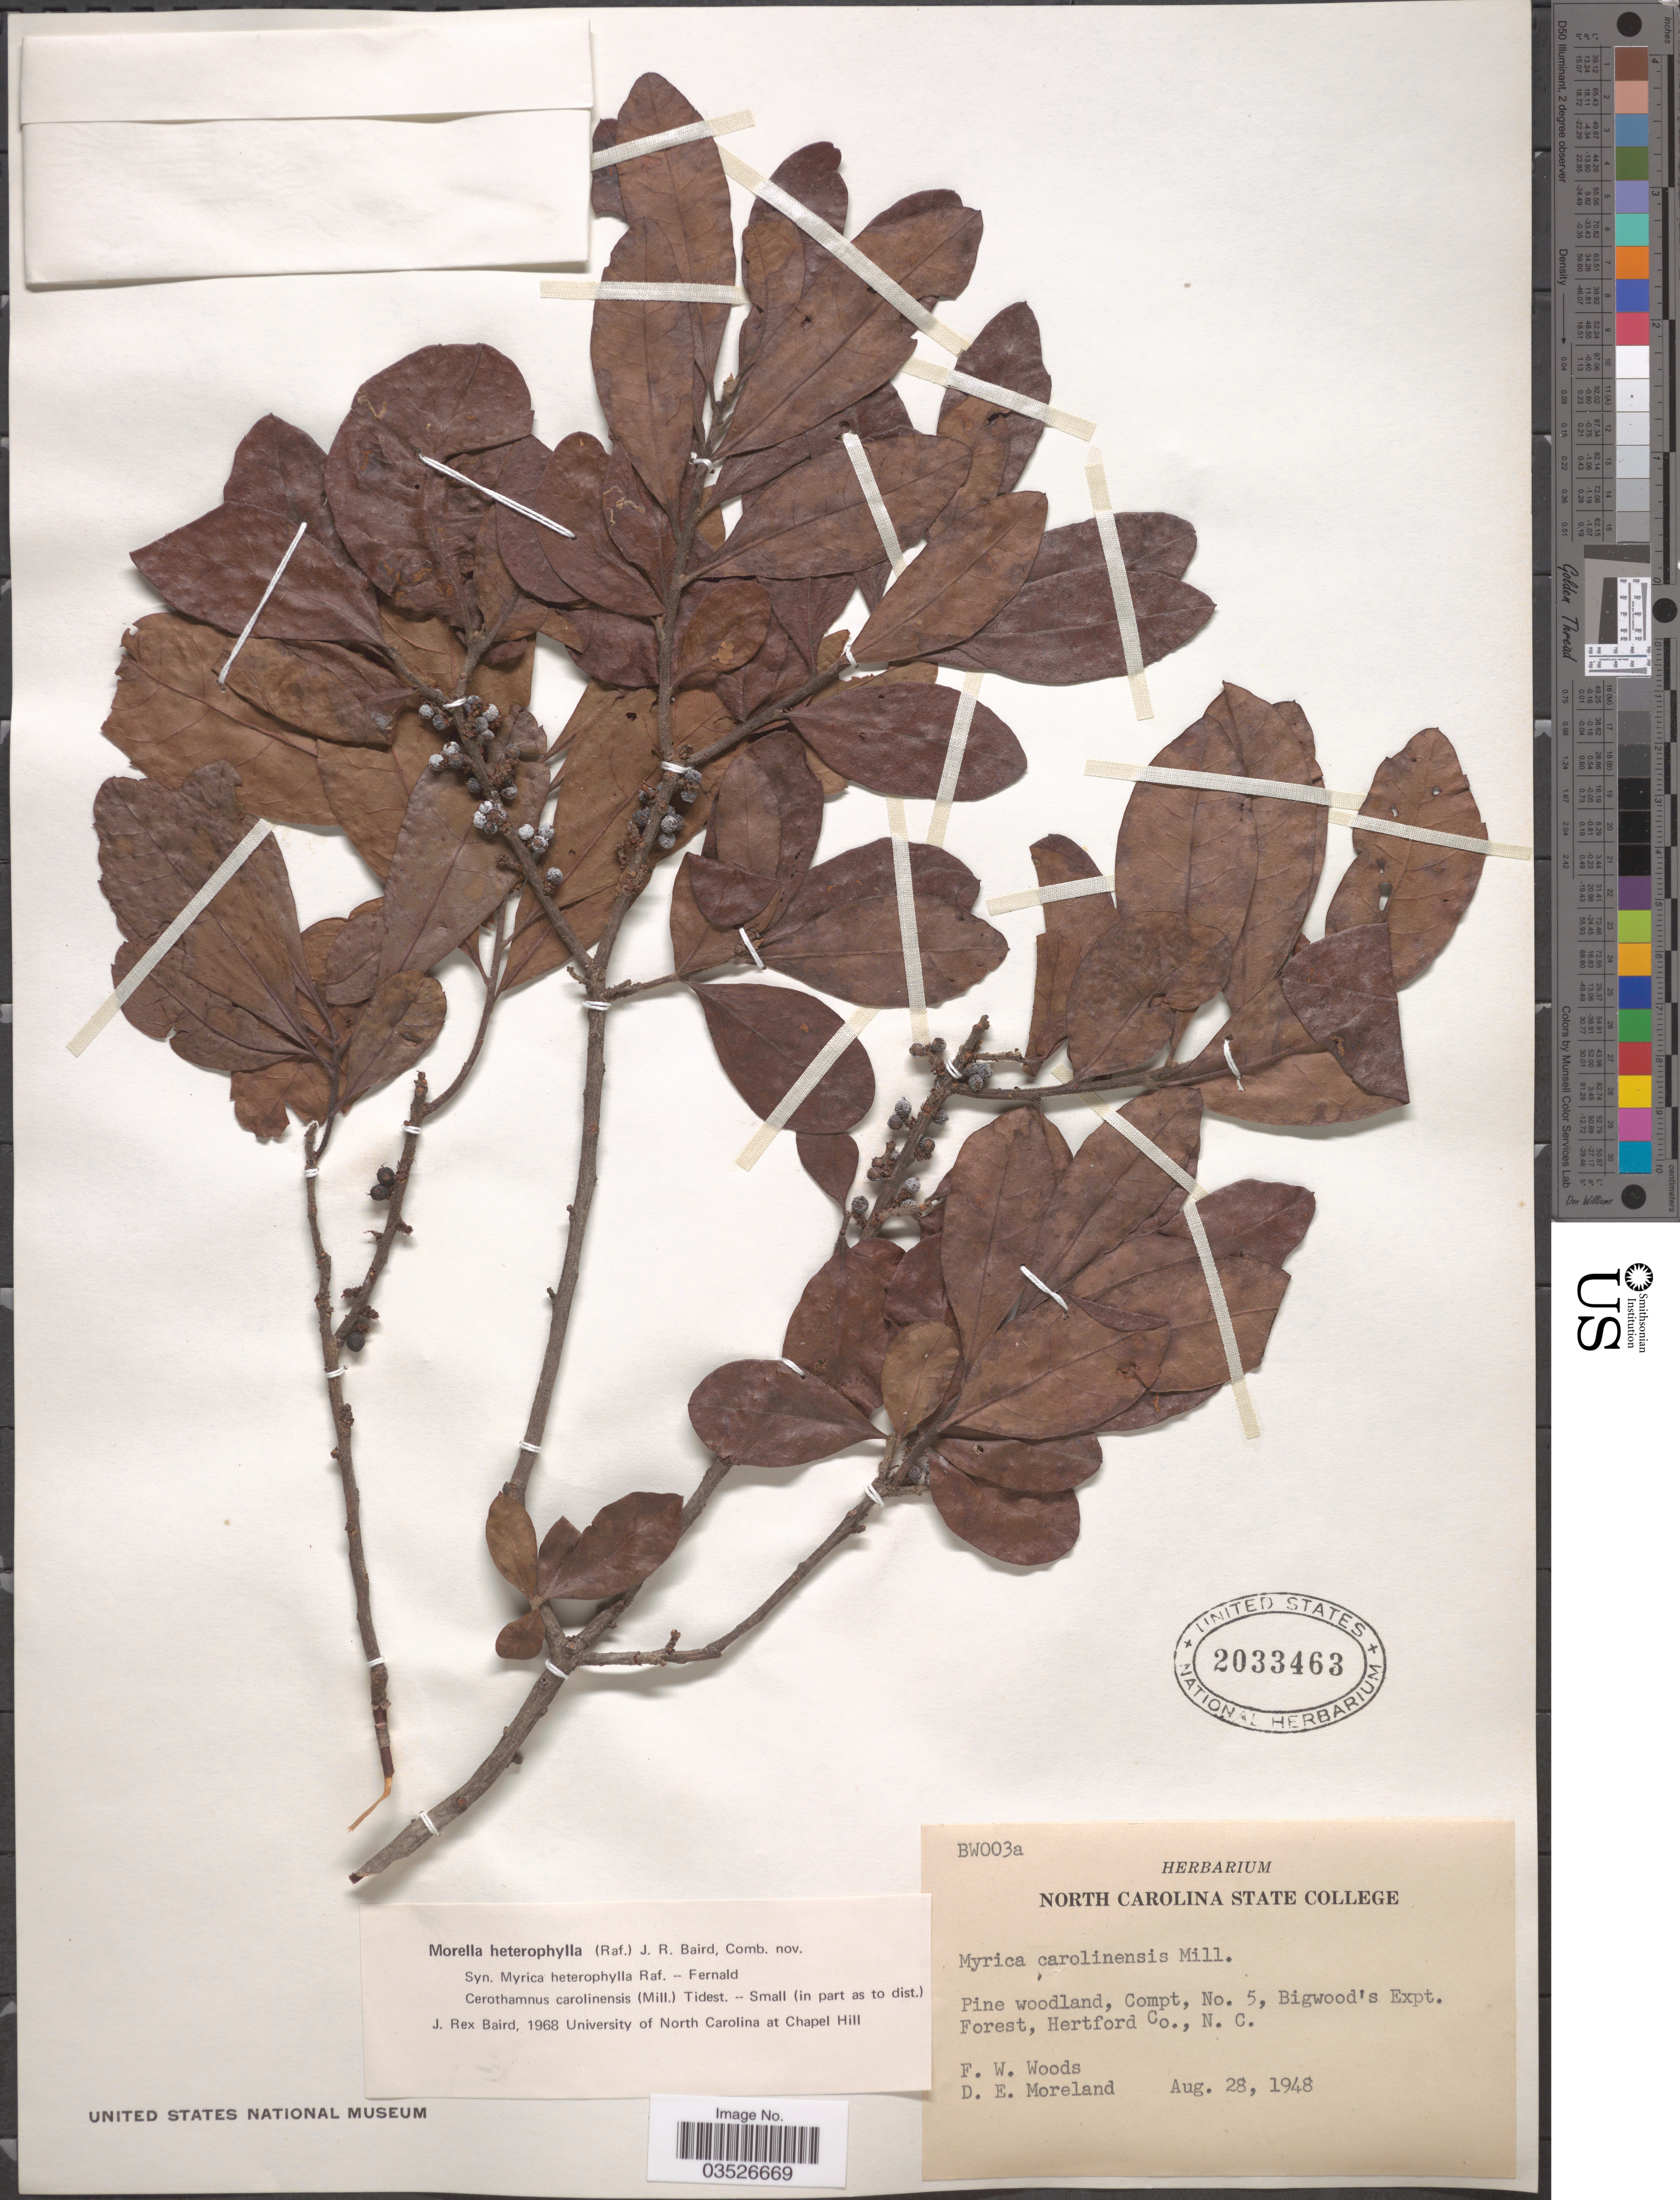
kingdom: Plantae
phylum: Tracheophyta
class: Magnoliopsida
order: Fagales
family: Myricaceae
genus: Morella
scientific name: Morella caroliniensis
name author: (Mill.) Small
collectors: F. W. Woods & D. Moreland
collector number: BW003a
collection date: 1948-08-28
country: United States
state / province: North Carolina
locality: Compt, No. 5, Bigwood's Expt. Forest, Hertford Co.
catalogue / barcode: US 2033463